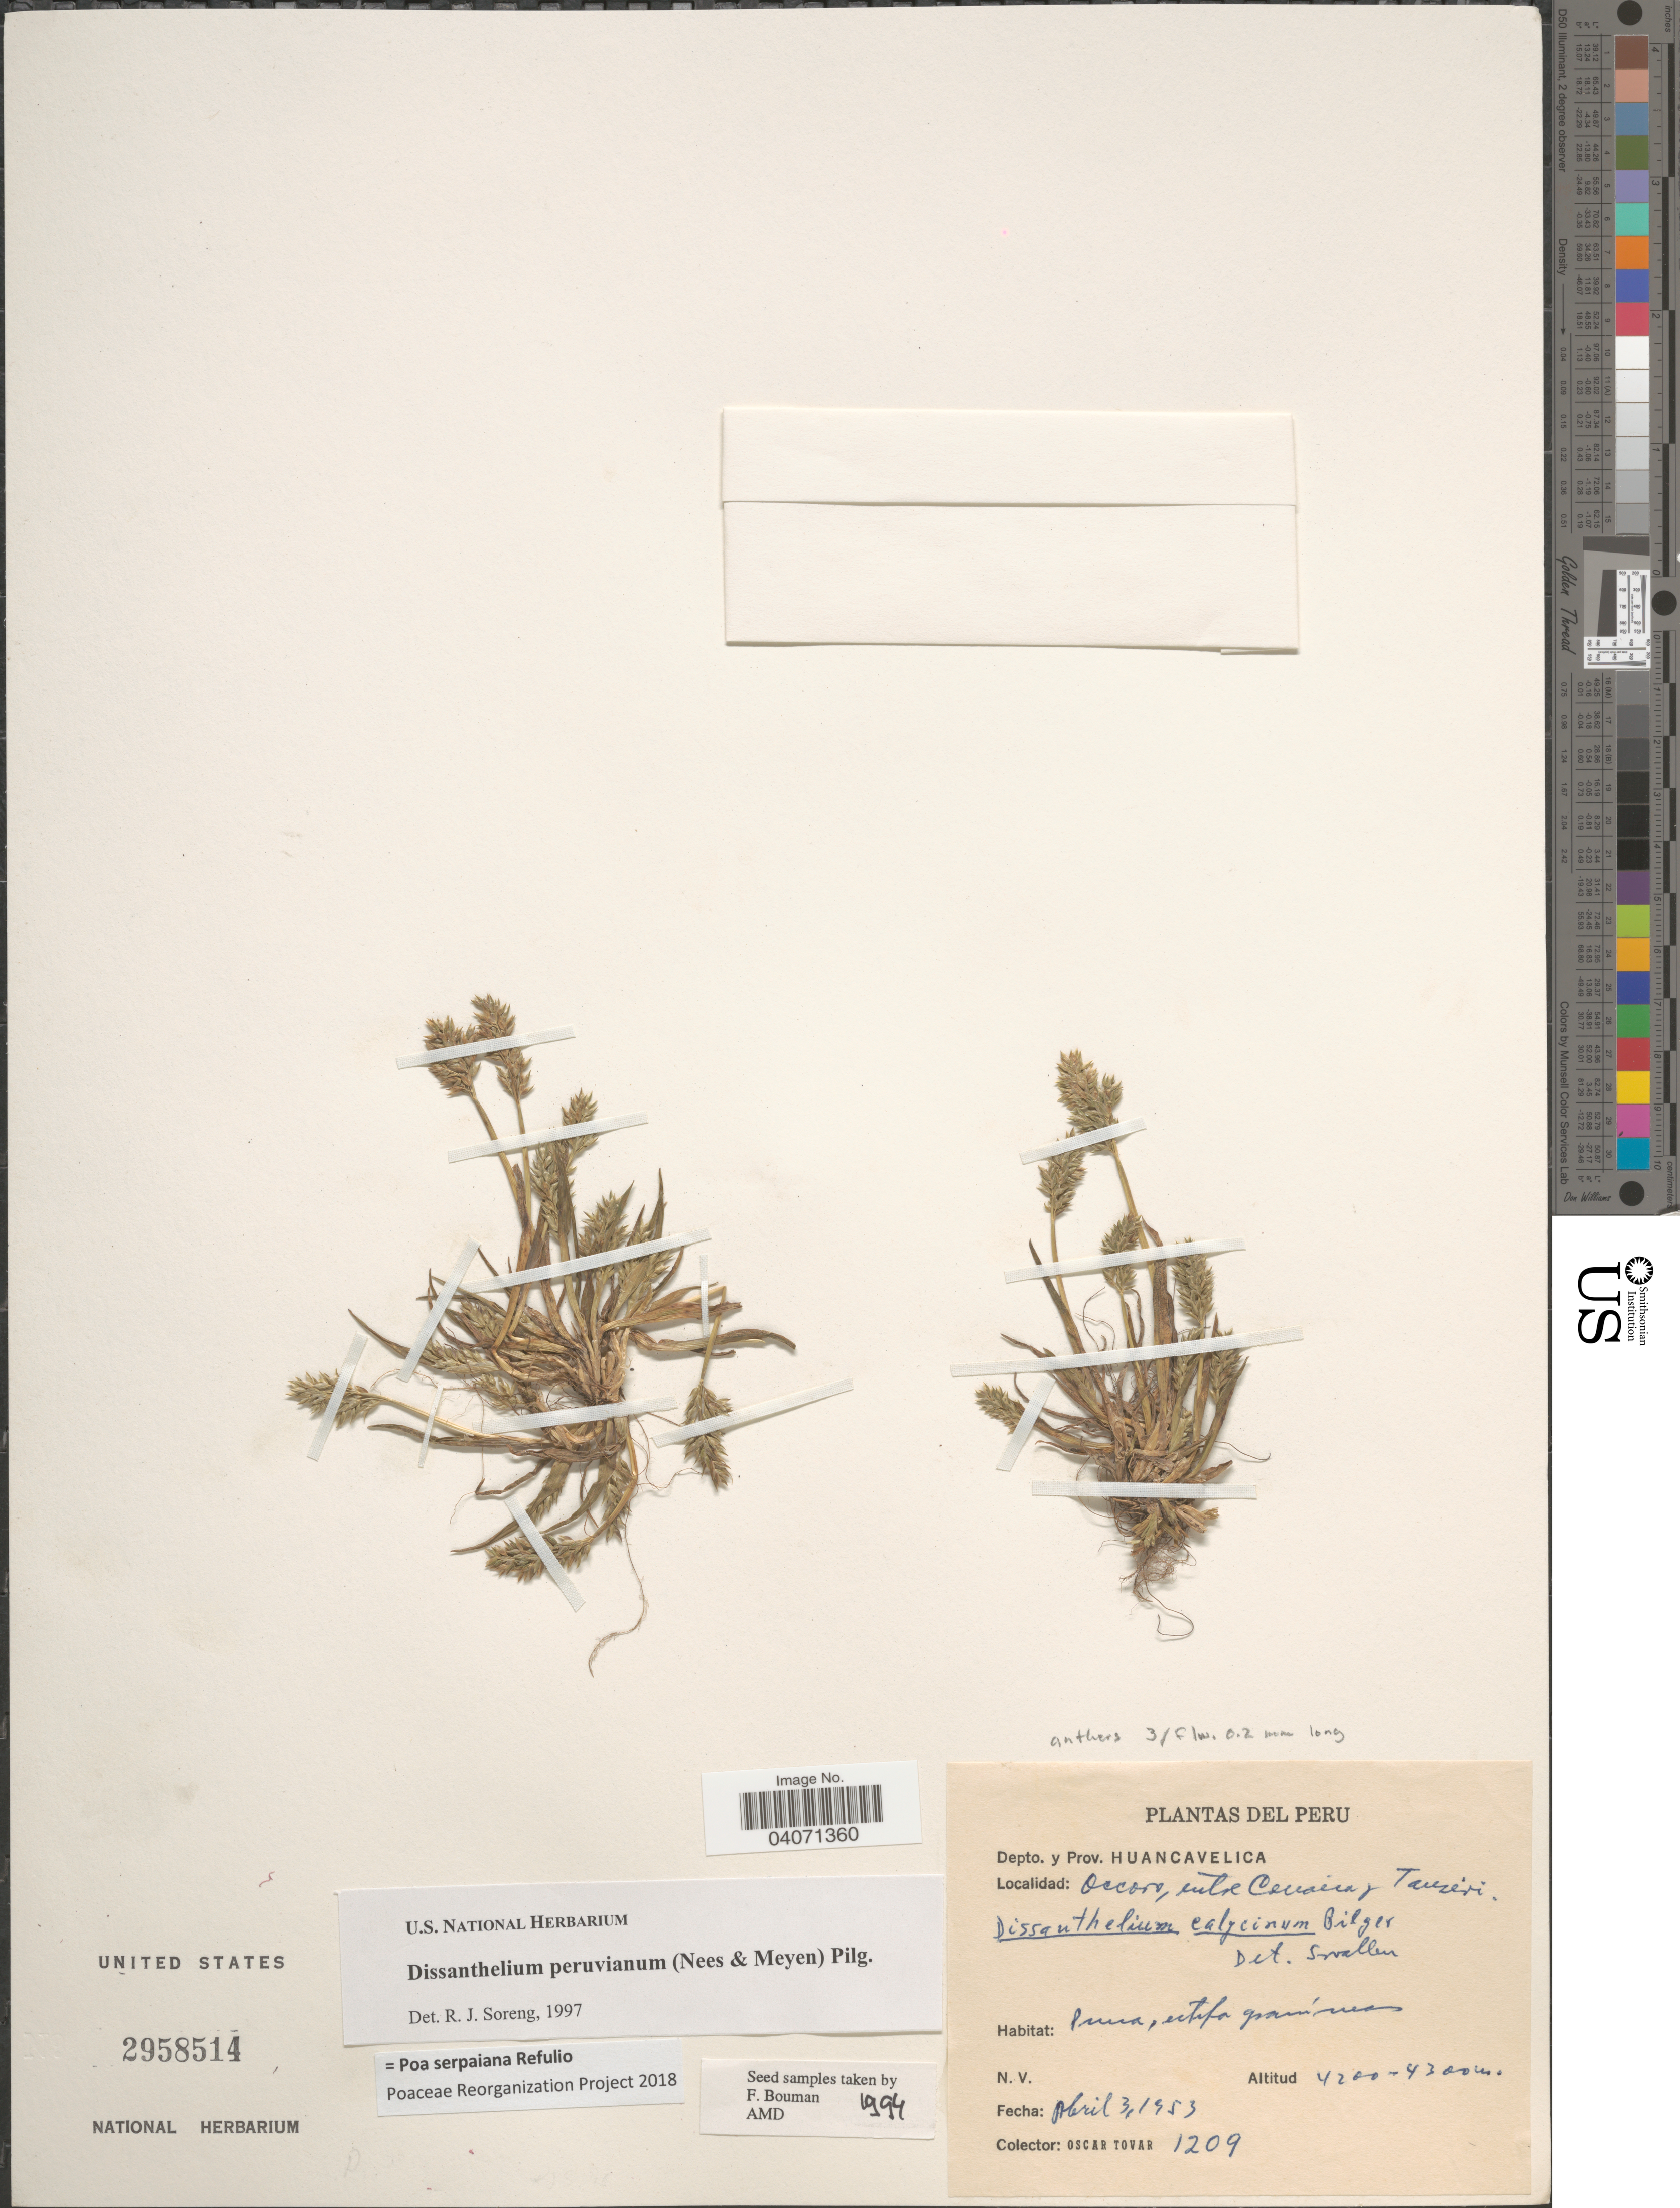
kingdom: Plantae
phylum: Tracheophyta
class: Liliopsida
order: Poales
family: Poaceae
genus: Poa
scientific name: Poa serpaiana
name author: Refulio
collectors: Ó. Tovar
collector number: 1209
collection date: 1953-04-03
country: Peru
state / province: Huancavelica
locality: Depto. y Prov. Huancavelica. Occoro, entre Conaica y Tansiri.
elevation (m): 4200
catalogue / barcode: US 2958514